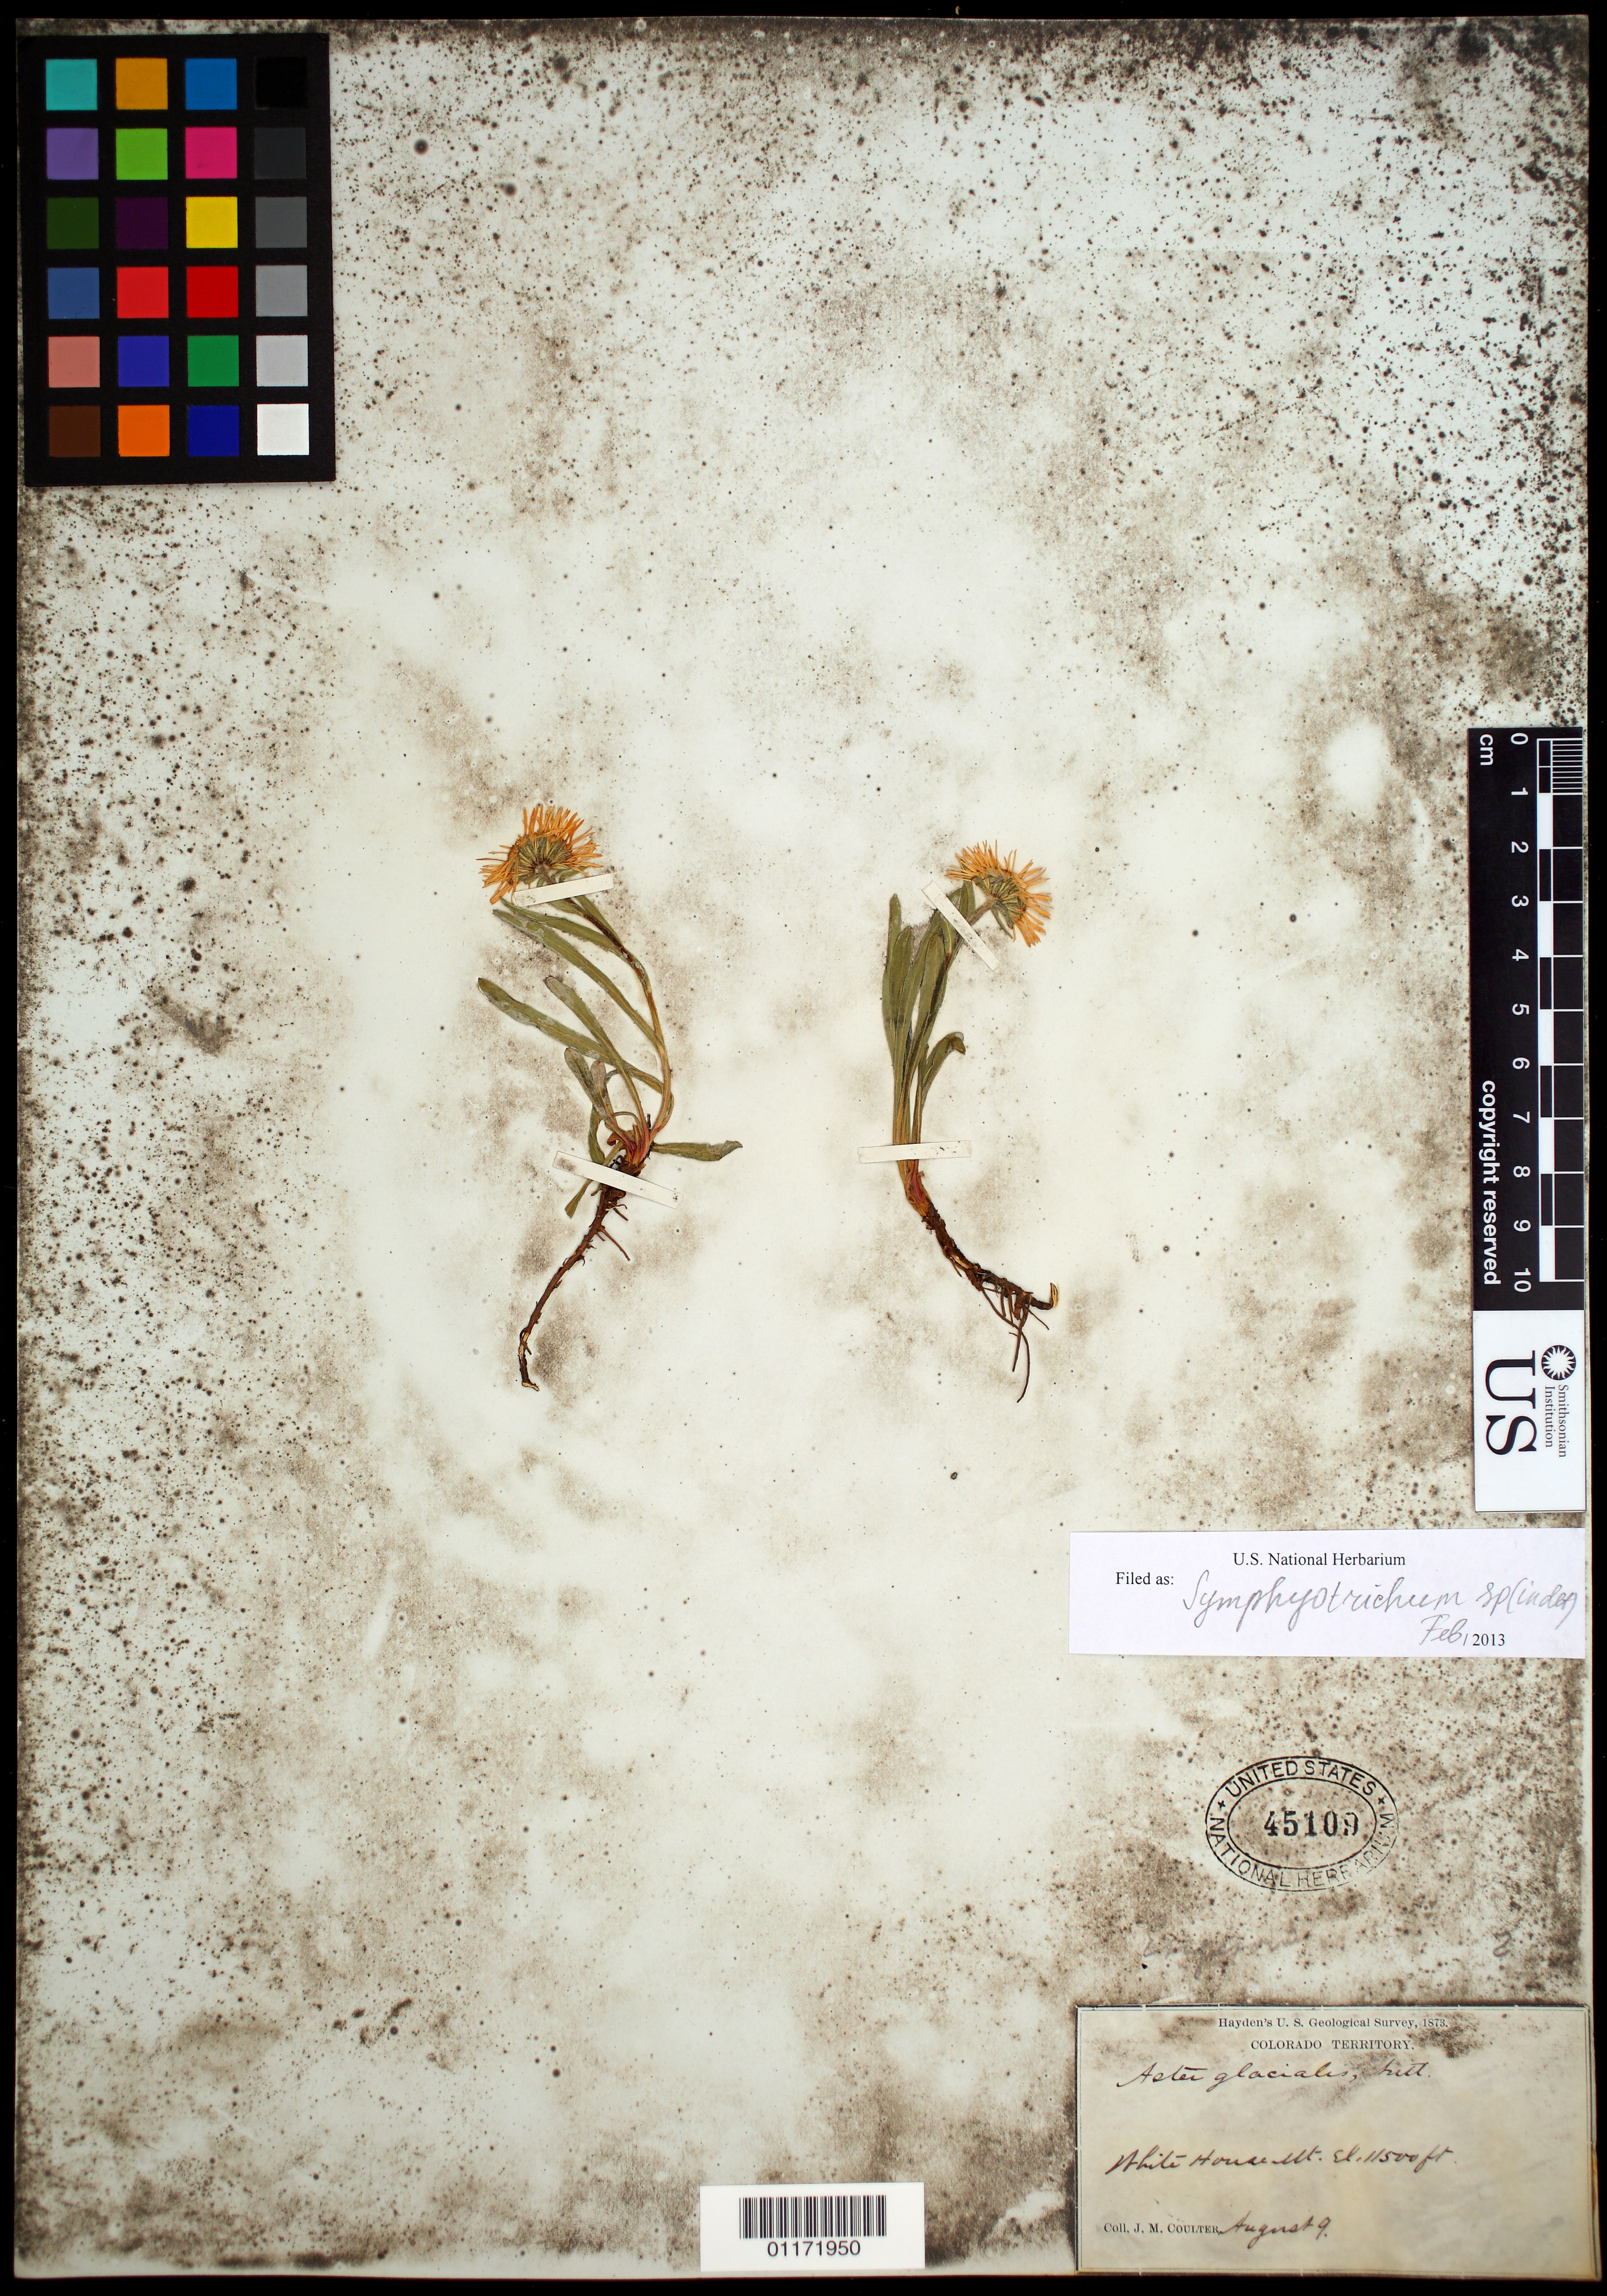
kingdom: Plantae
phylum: Tracheophyta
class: Magnoliopsida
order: Asterales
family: Asteraceae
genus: Symphyotrichum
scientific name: Symphyotrichum sp.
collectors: J. M. Coulter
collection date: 1873-08-09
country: United States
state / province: Colorado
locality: White House Mt.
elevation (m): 3505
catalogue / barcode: US 45109